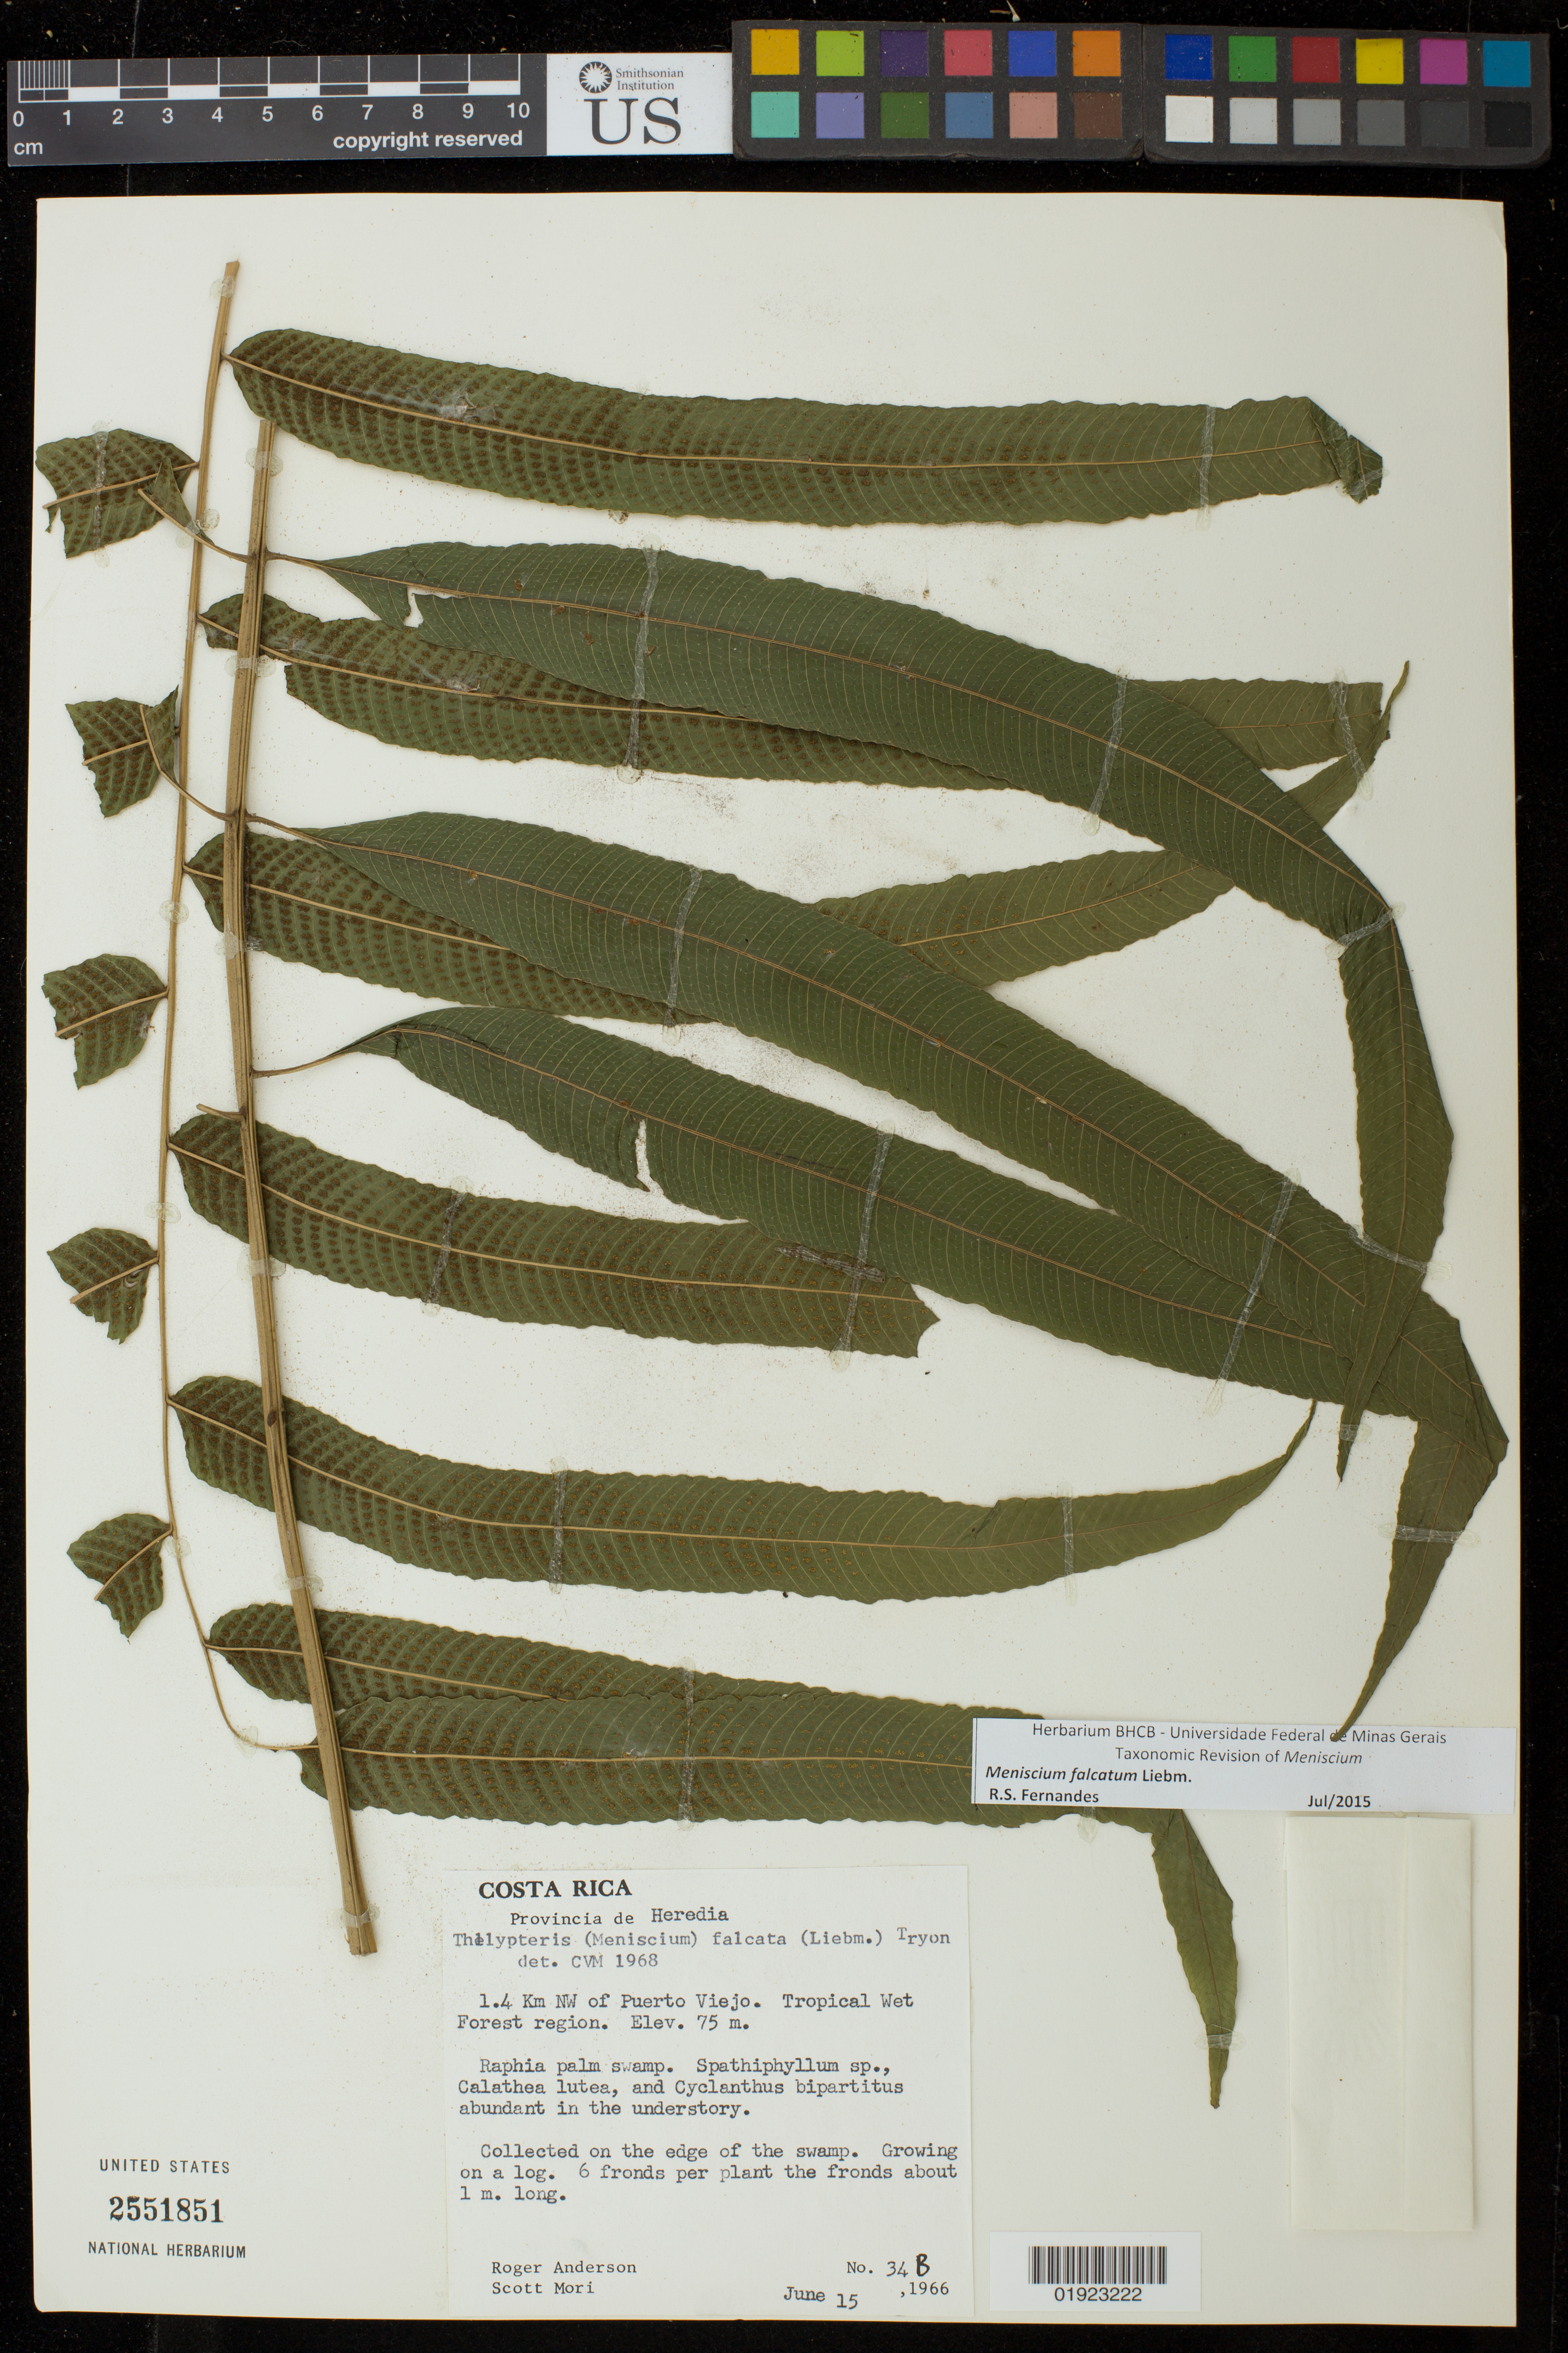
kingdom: Plantae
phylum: Tracheophyta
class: Polypodiopsida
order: Polypodiales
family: Thelypteridaceae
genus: Meniscium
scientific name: Meniscium falcatum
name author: Liebm.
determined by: Fernandes, R. S.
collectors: R. A. Anderson & S. Mori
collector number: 34b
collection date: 1966-06-15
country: Costa Rica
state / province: Heredia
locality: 1.4 km NW of Puerto Viejo.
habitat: Tropical wet forest region. Raphia palm swamp.Collected on the edge of the swamp. Growing on a log.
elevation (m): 75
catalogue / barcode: US 2551851